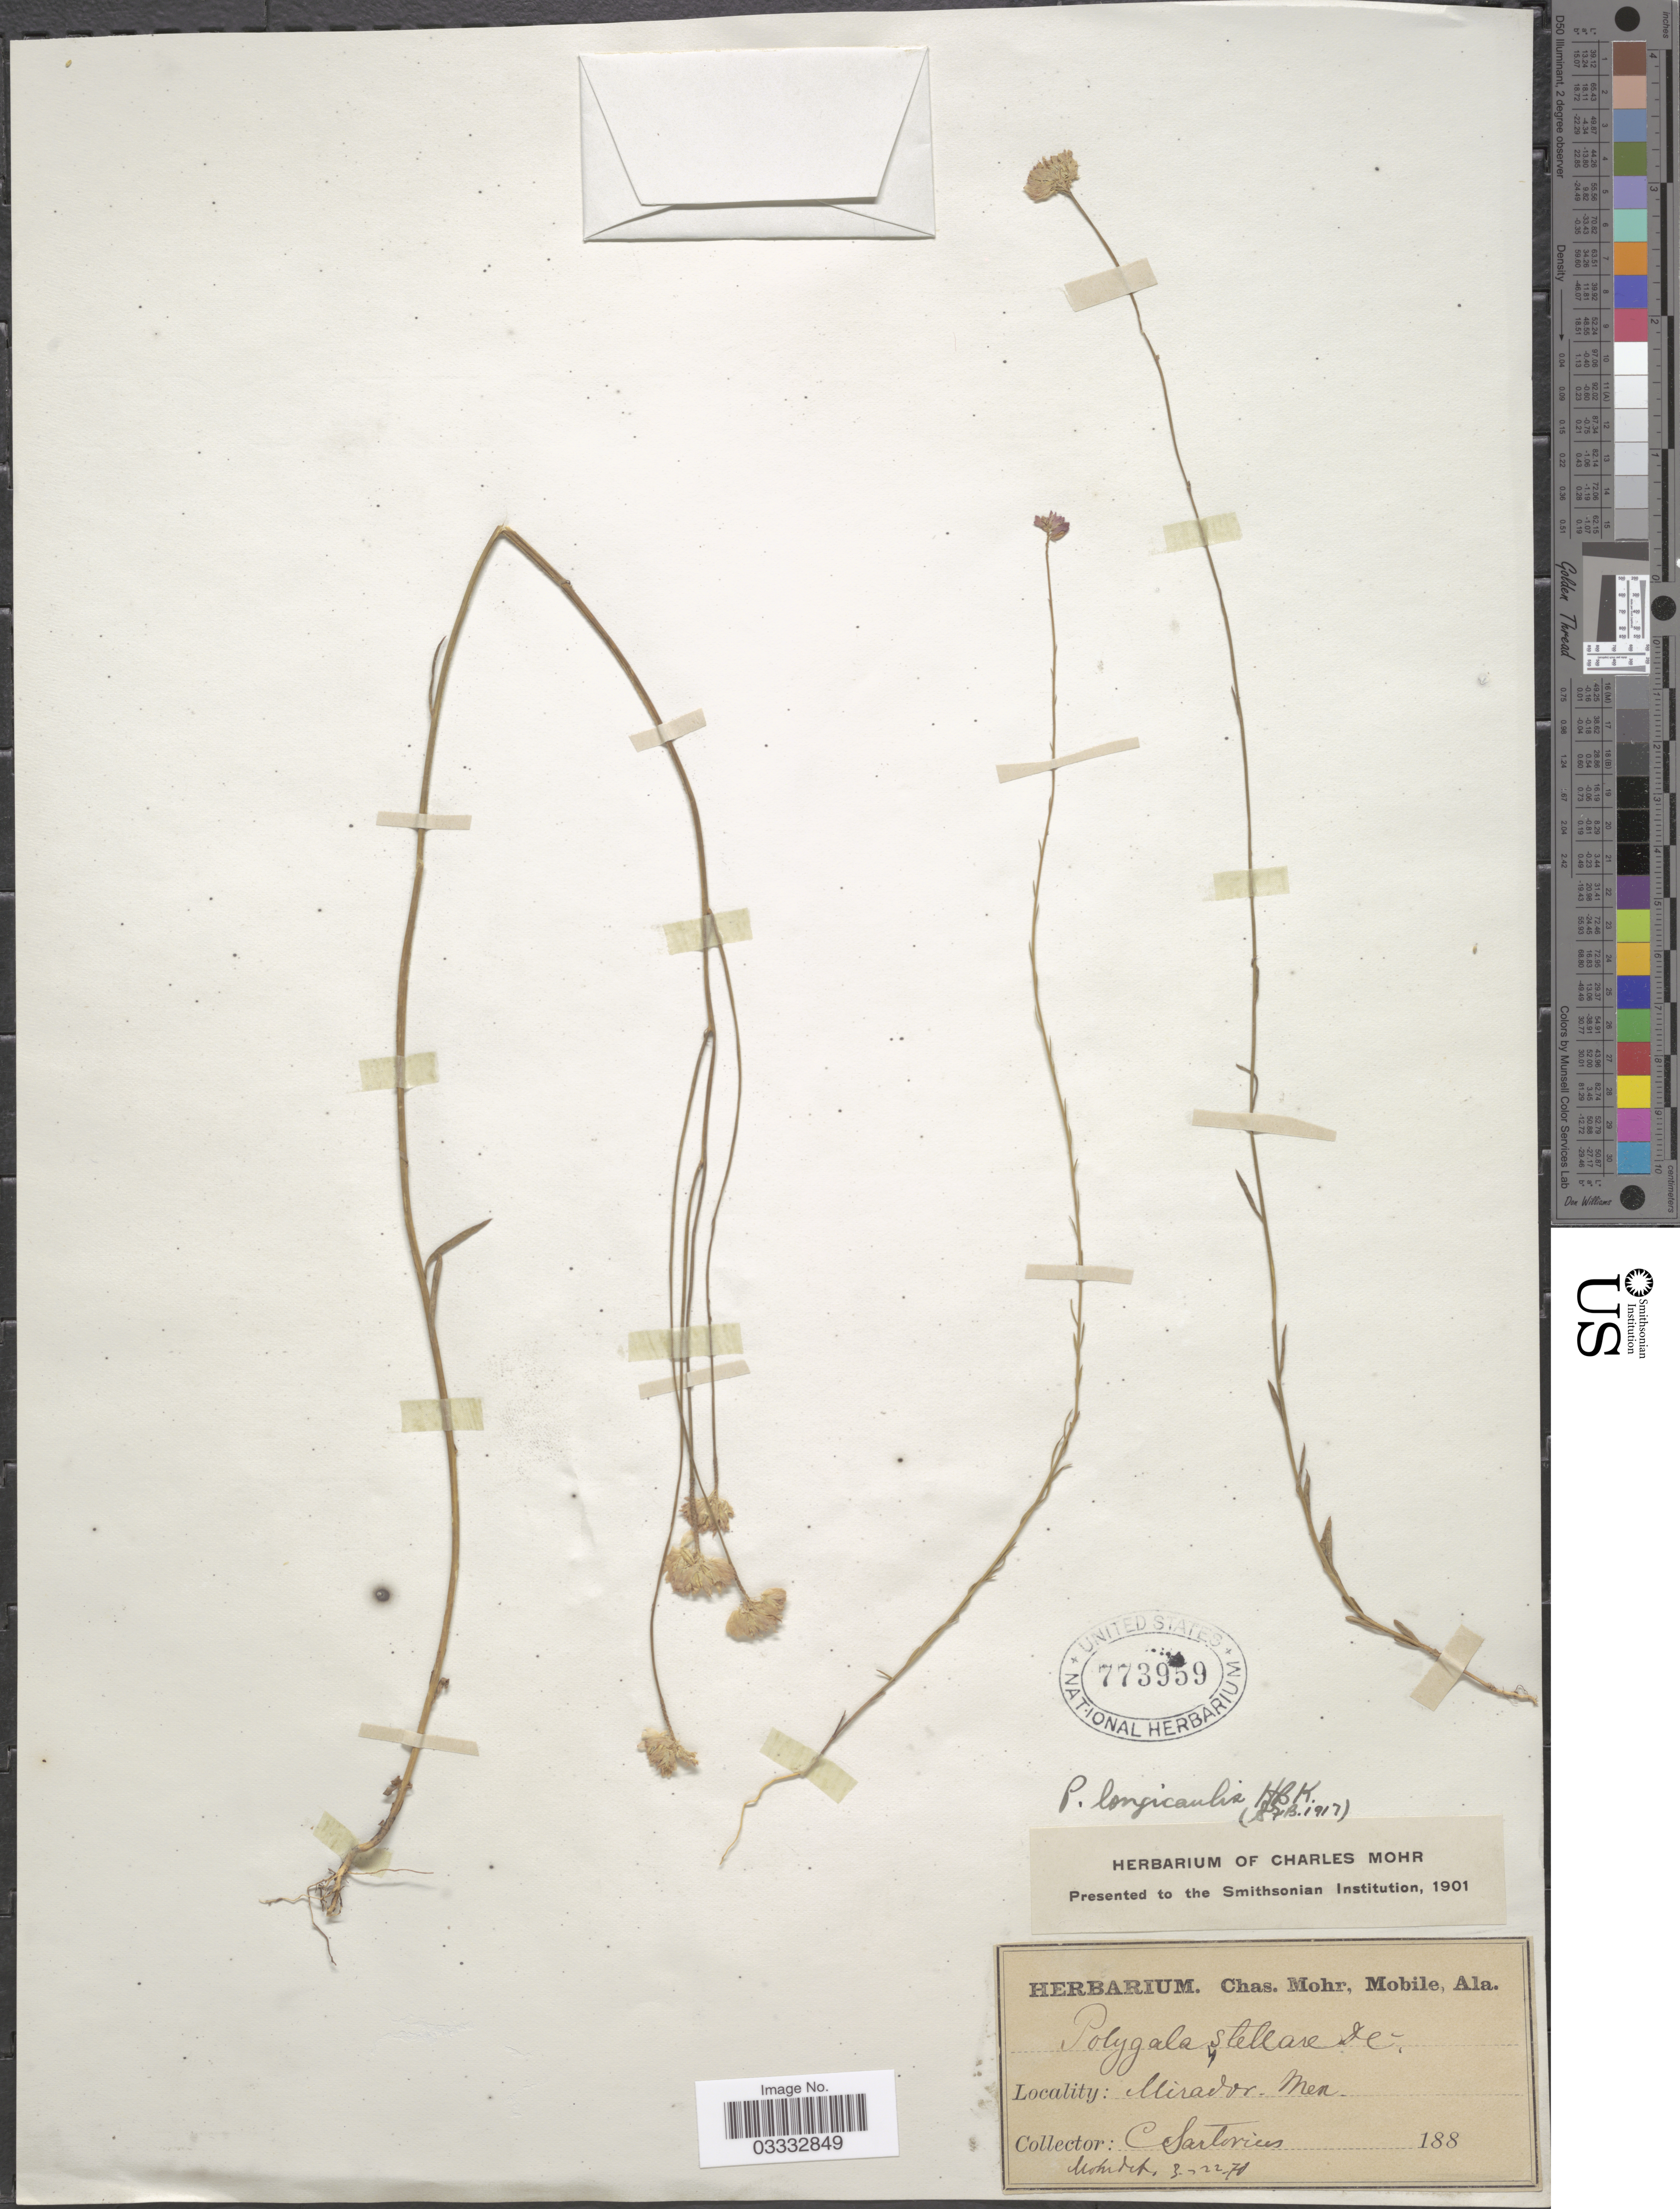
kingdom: Plantae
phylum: Tracheophyta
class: Magnoliopsida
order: Fabales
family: Polygalaceae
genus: Polygala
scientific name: Polygala longicaulis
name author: Kunth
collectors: C. Sartorius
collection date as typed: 188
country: Mexico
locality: Mirador.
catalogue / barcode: US 773959